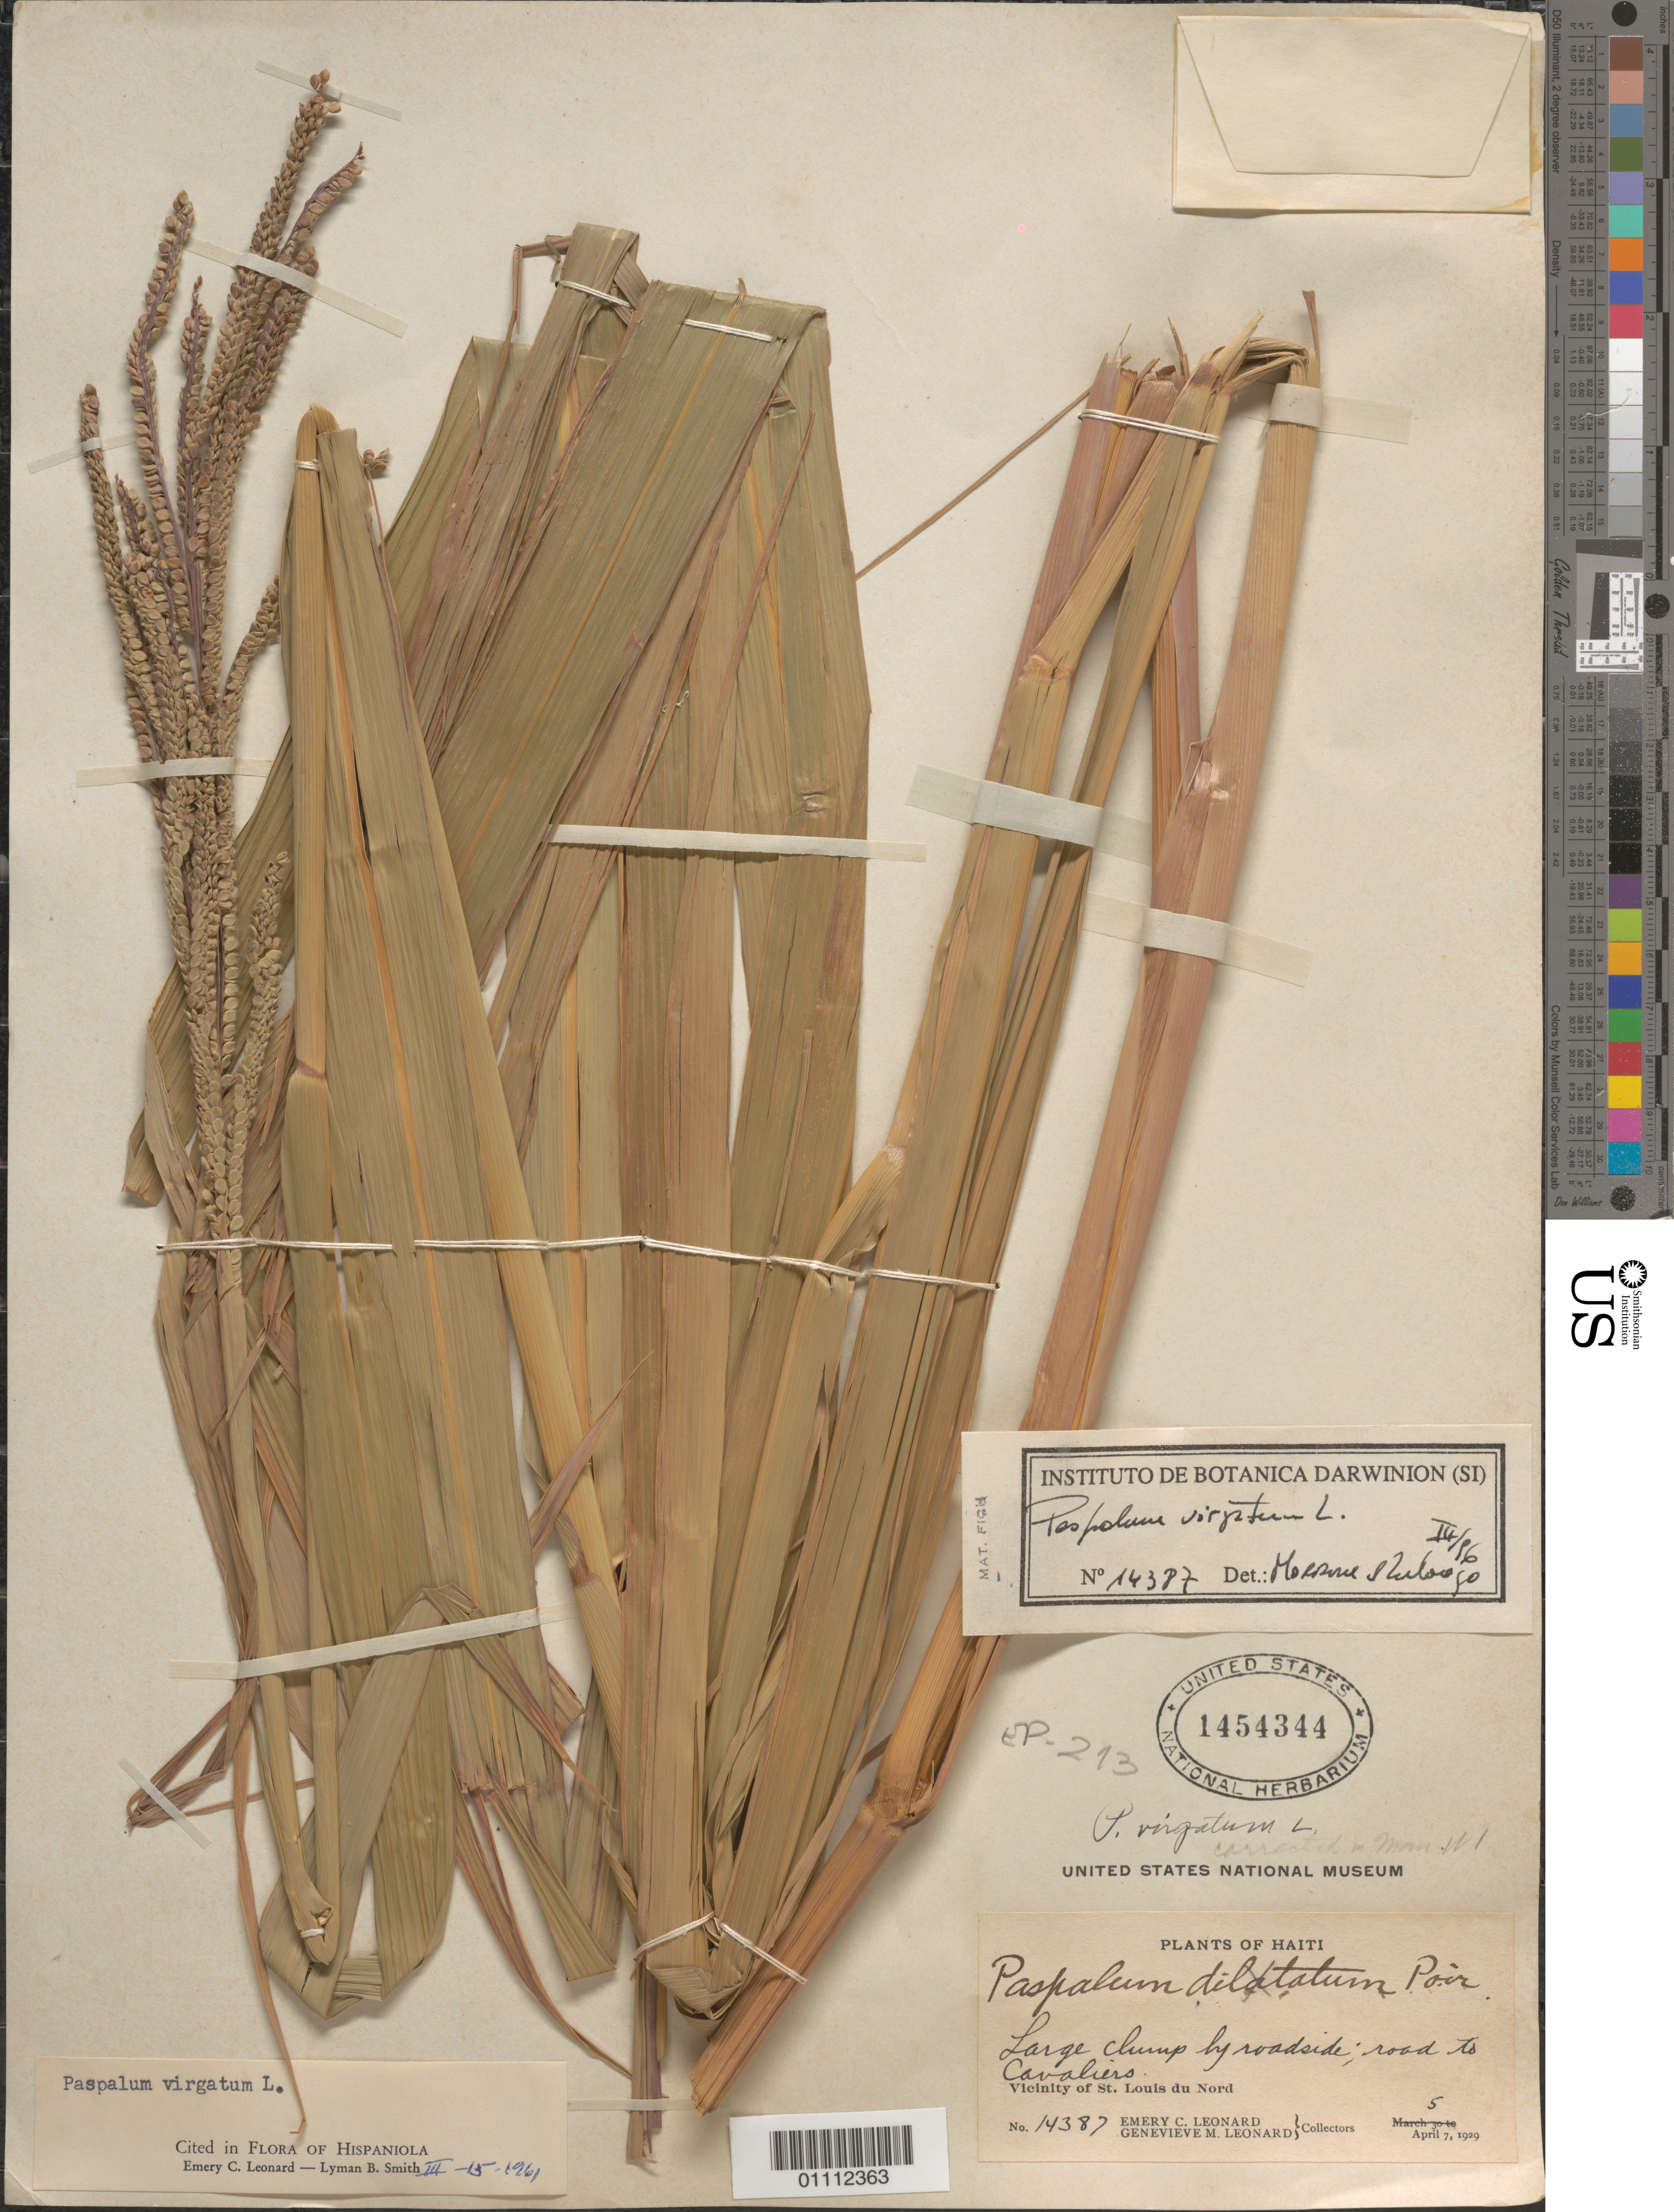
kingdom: Plantae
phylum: Tracheophyta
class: Liliopsida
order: Poales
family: Poaceae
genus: Paspalum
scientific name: Paspalum virgatum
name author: L.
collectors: E. C. Leonard & G. M. Leonard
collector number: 14387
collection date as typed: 07 Apr 1929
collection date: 1929-04-07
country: Haiti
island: Hispaniola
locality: St. Louis du Nord, road to Cavaliers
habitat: Roadside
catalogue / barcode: US 1454344